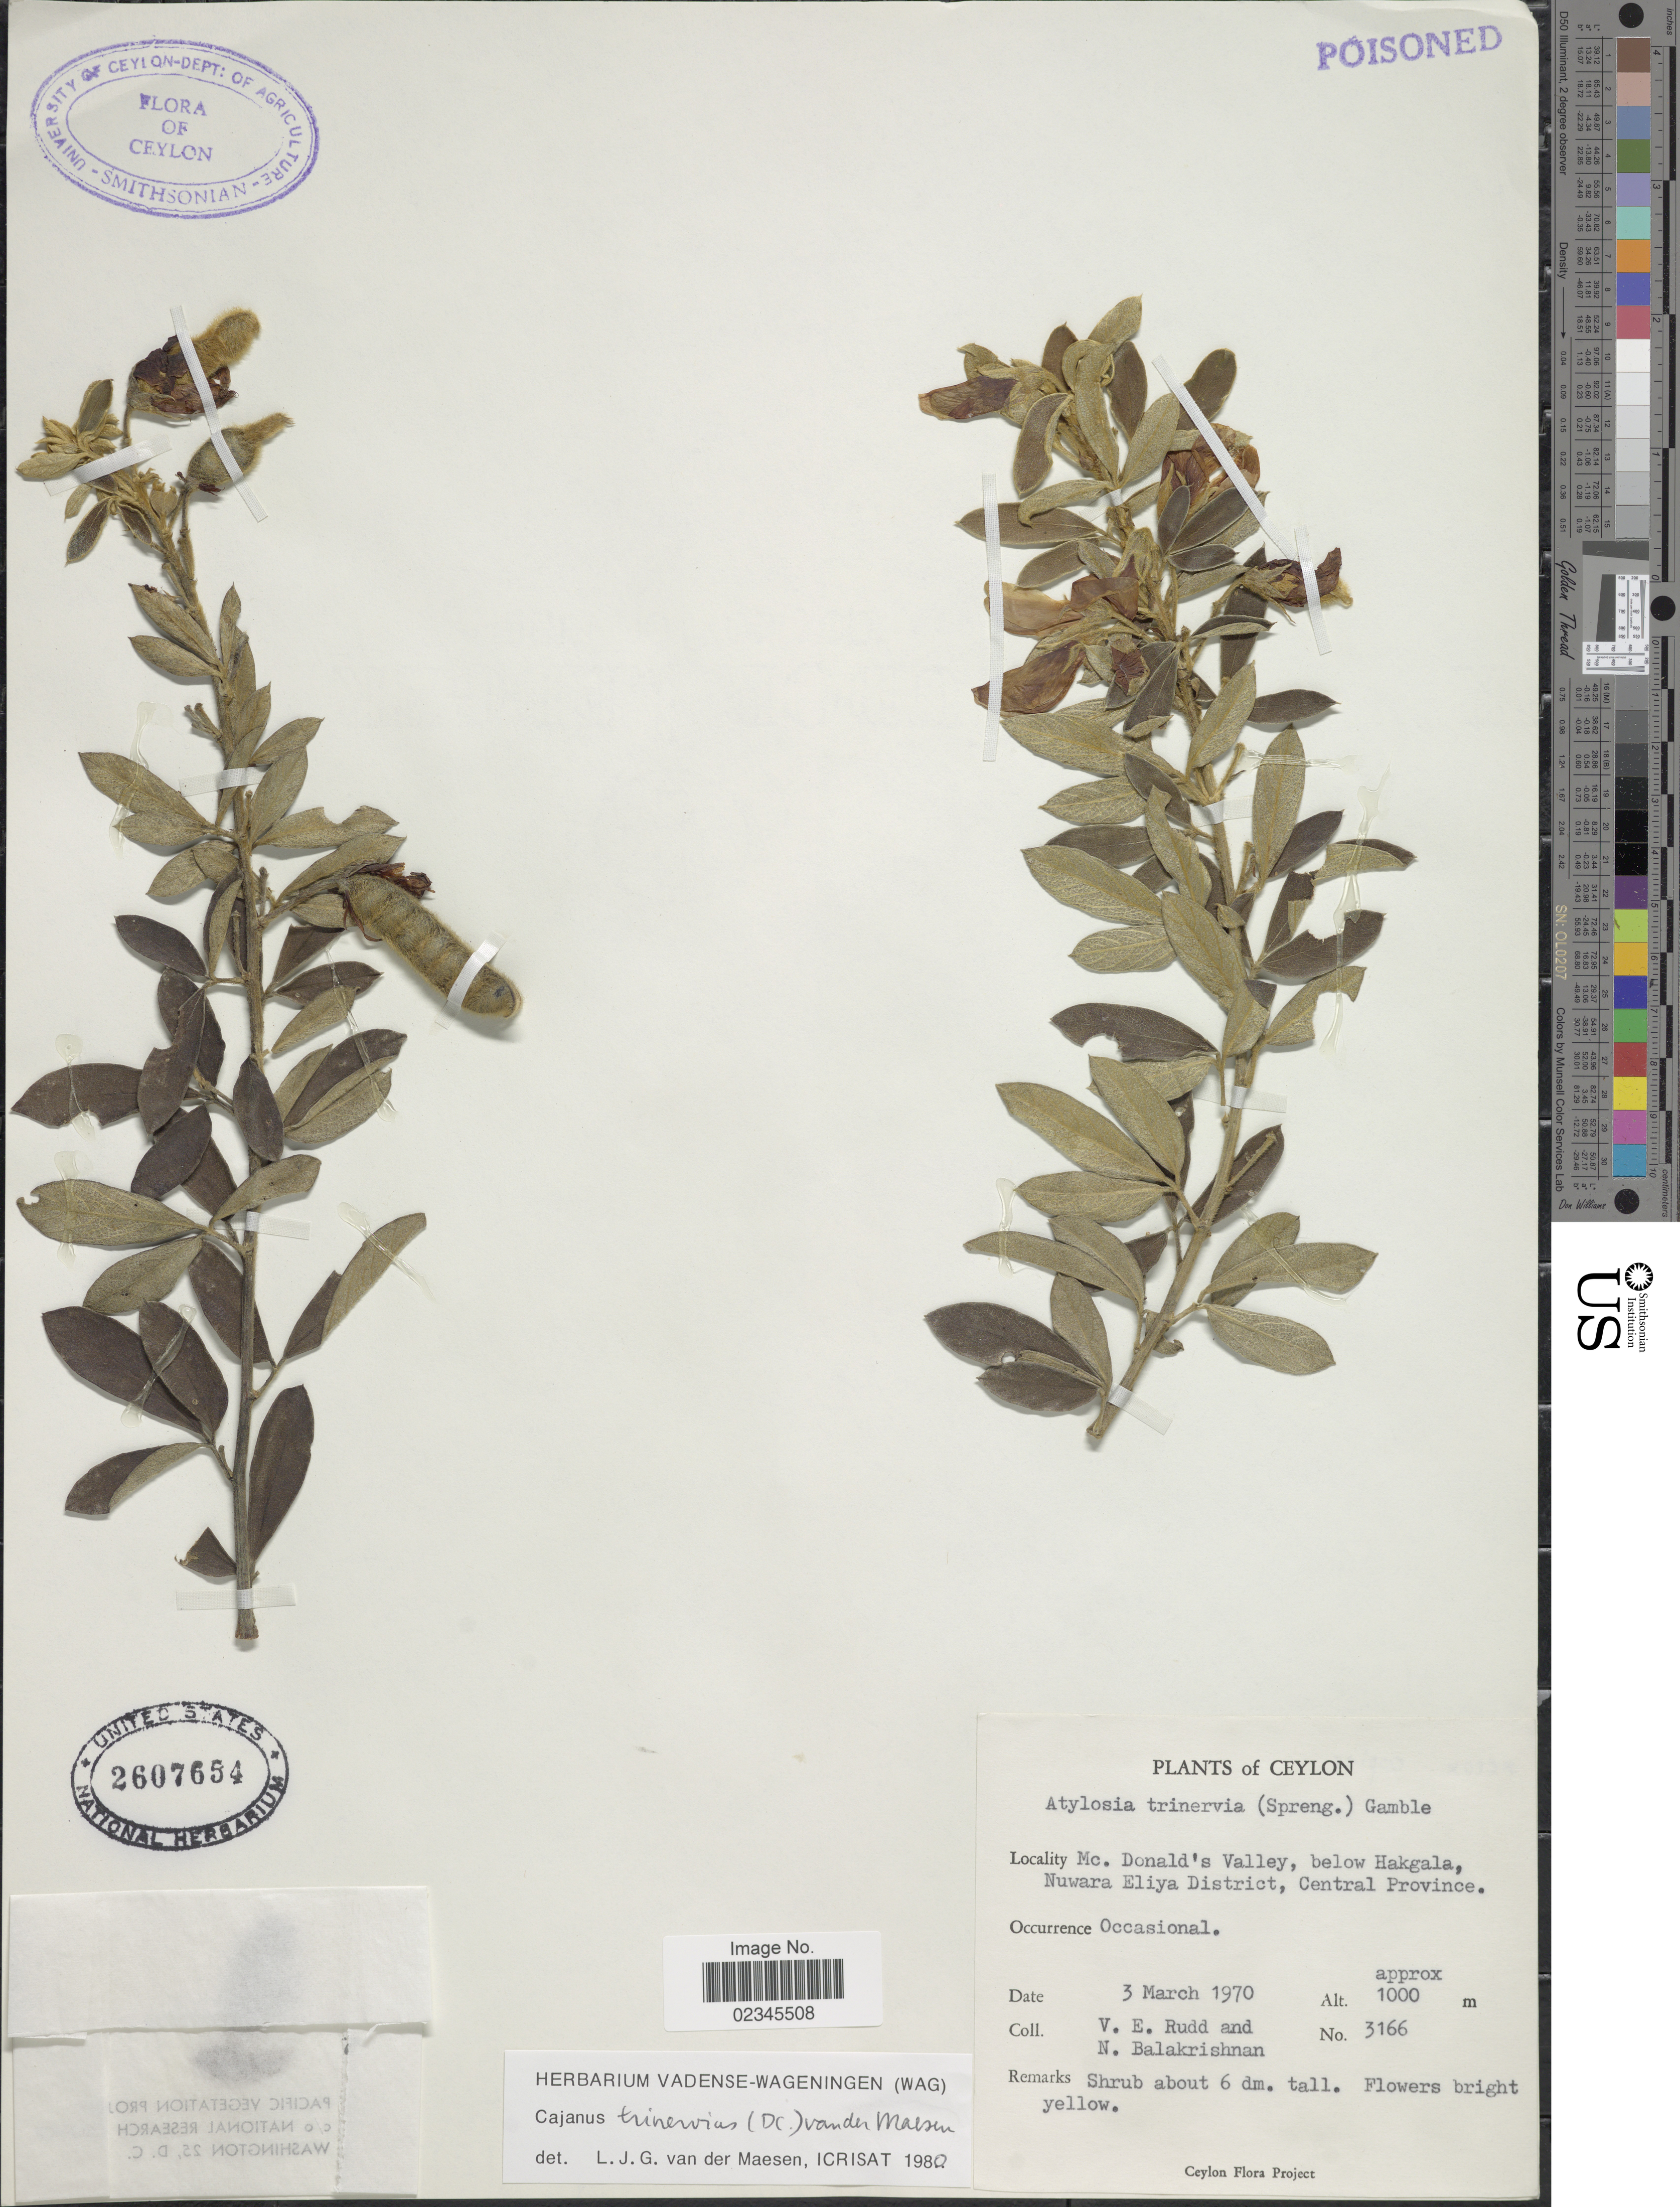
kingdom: Plantae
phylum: Tracheophyta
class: Magnoliopsida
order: Fabales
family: Fabaceae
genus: Cajanus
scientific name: Cajanus trinervius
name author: (DC.) Maesen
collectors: V. E. Rudd & N. Balakrishnan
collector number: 3166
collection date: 1970-03-03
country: Sri Lanka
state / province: Central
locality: Ceylon. Mc Donald's Valley, below Hakgala, Nuwara Eliya District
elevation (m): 1000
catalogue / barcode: US 2607654